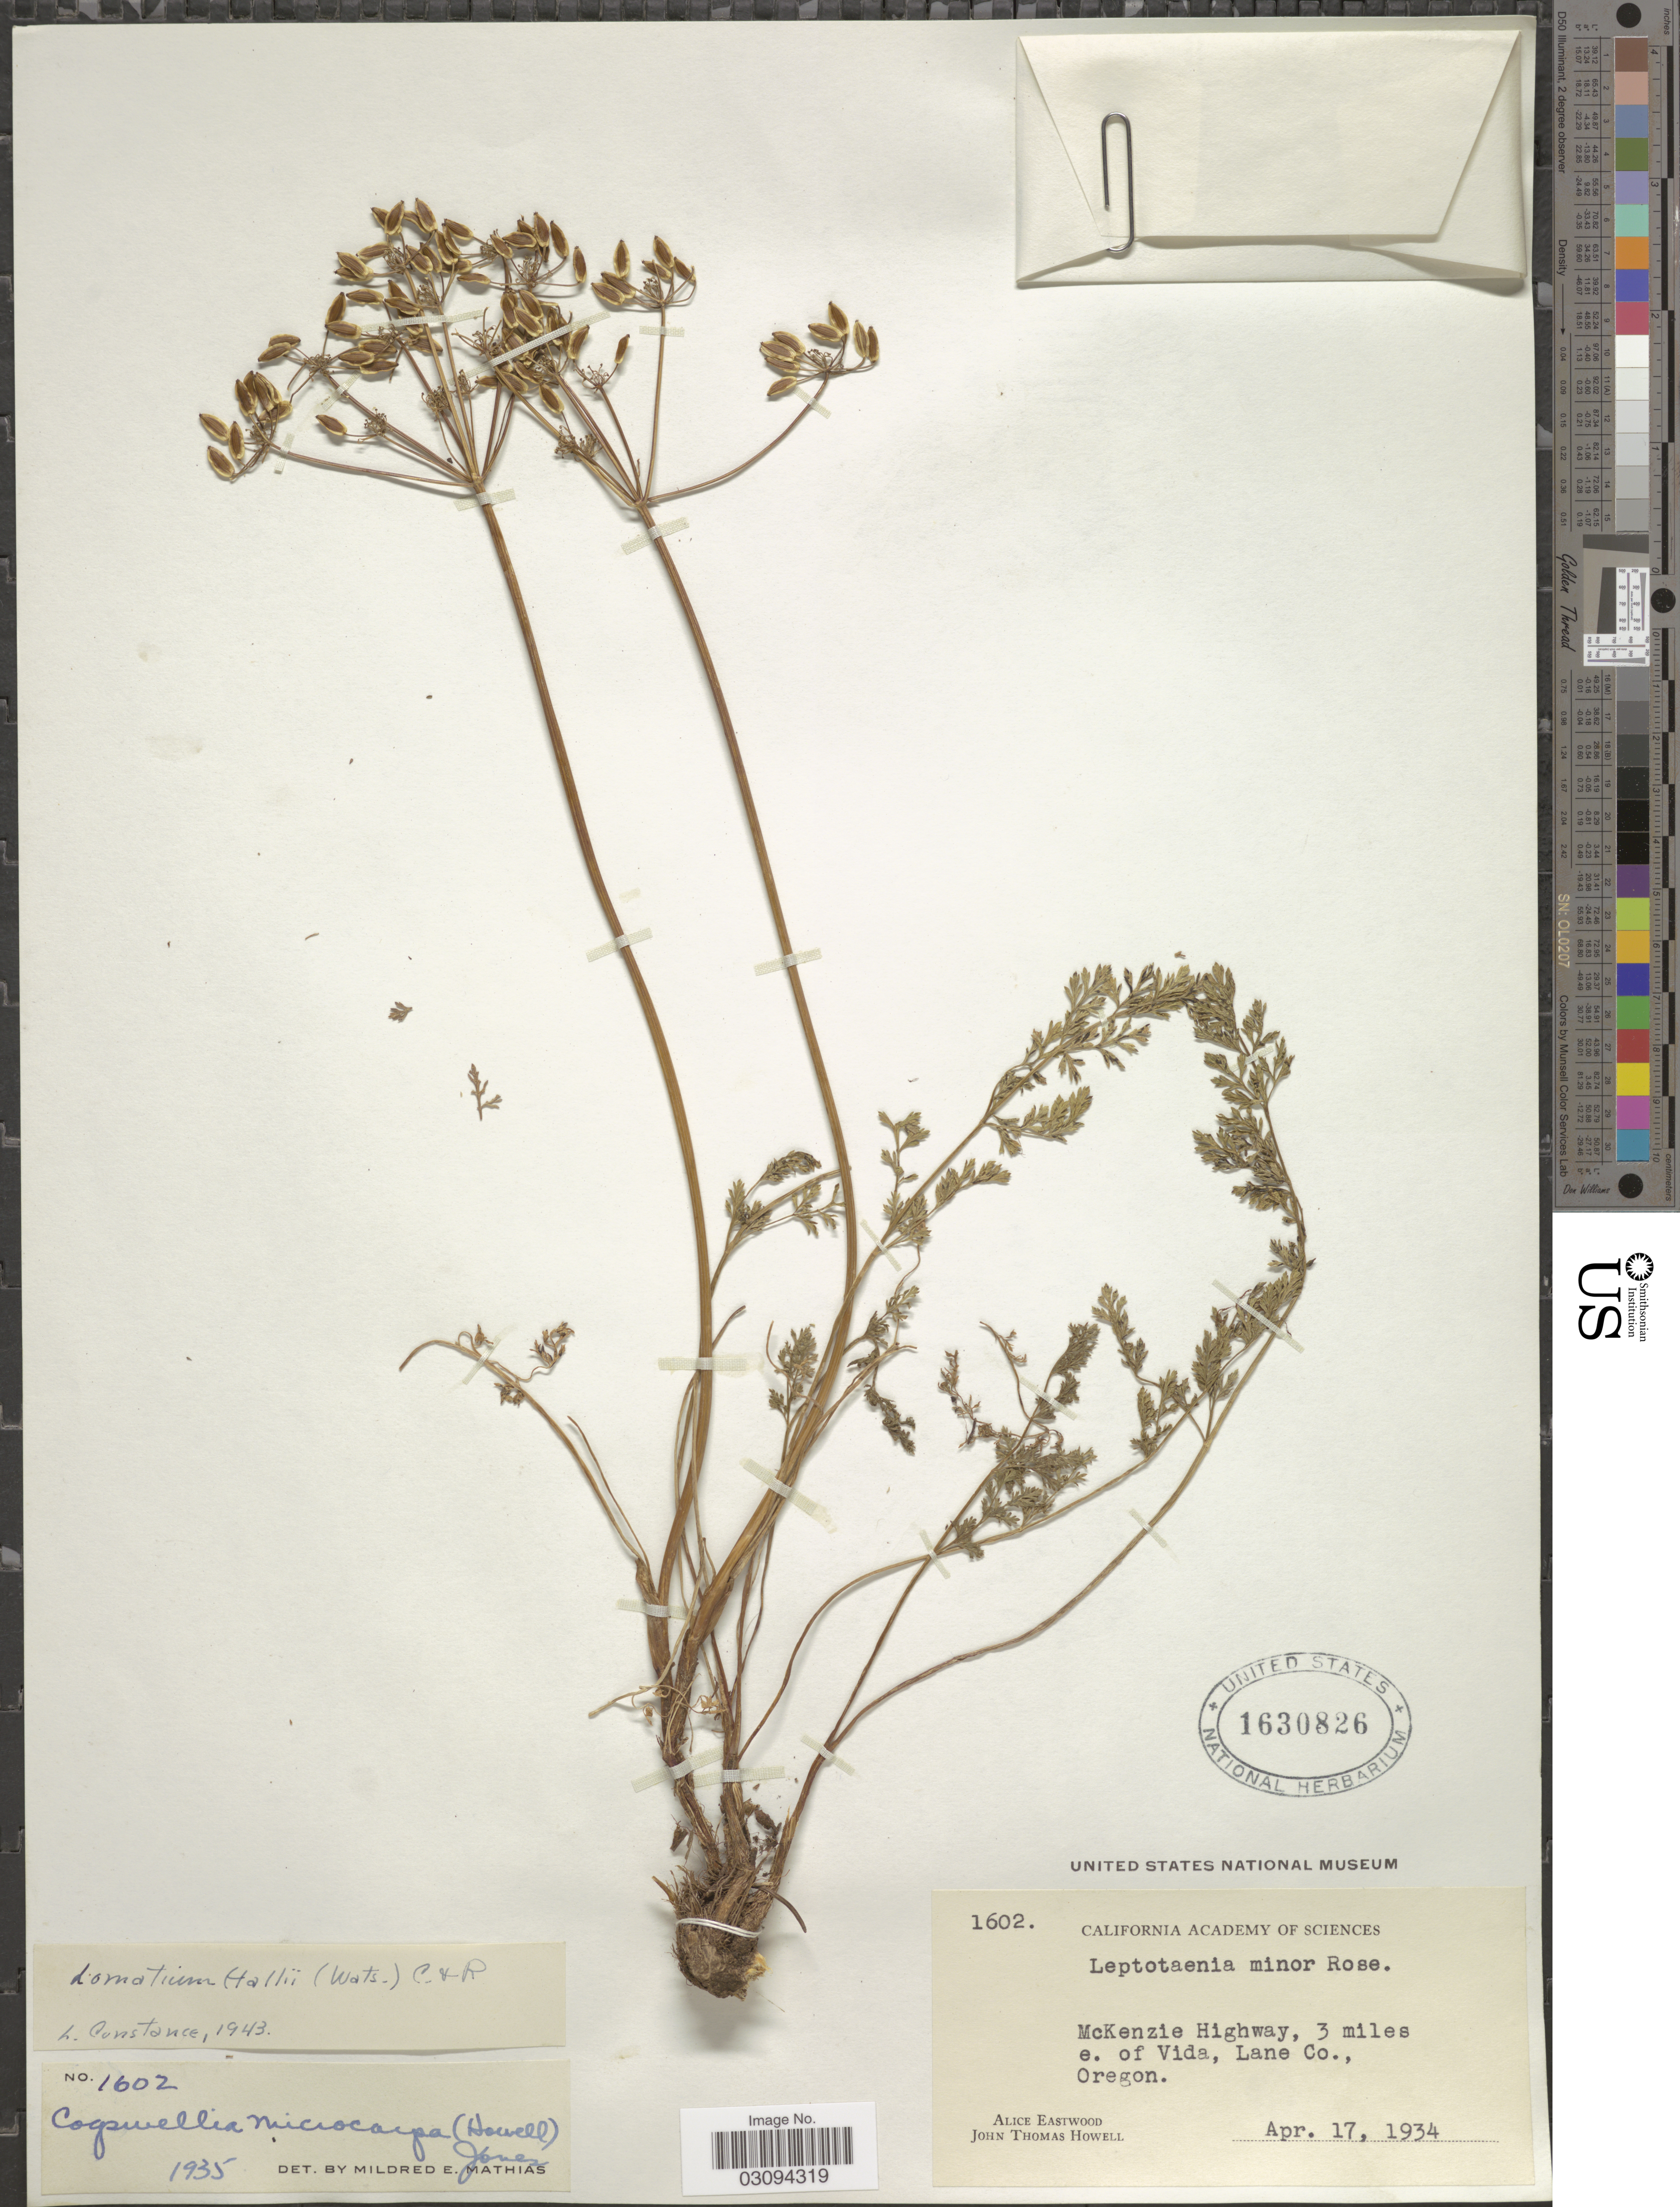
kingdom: Plantae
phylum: Tracheophyta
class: Magnoliopsida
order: Apiales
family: Apiaceae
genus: Lomatium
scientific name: Lomatium hallii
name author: (S. Watson) J.M. Coult. & Rose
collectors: A. Eastwood & J. T. Howell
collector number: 1602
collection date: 1934-04-17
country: United States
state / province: Oregon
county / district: Lane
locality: McKenzie Highway, 3 miles e. of Vida, Lane Co.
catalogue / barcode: US 1630826